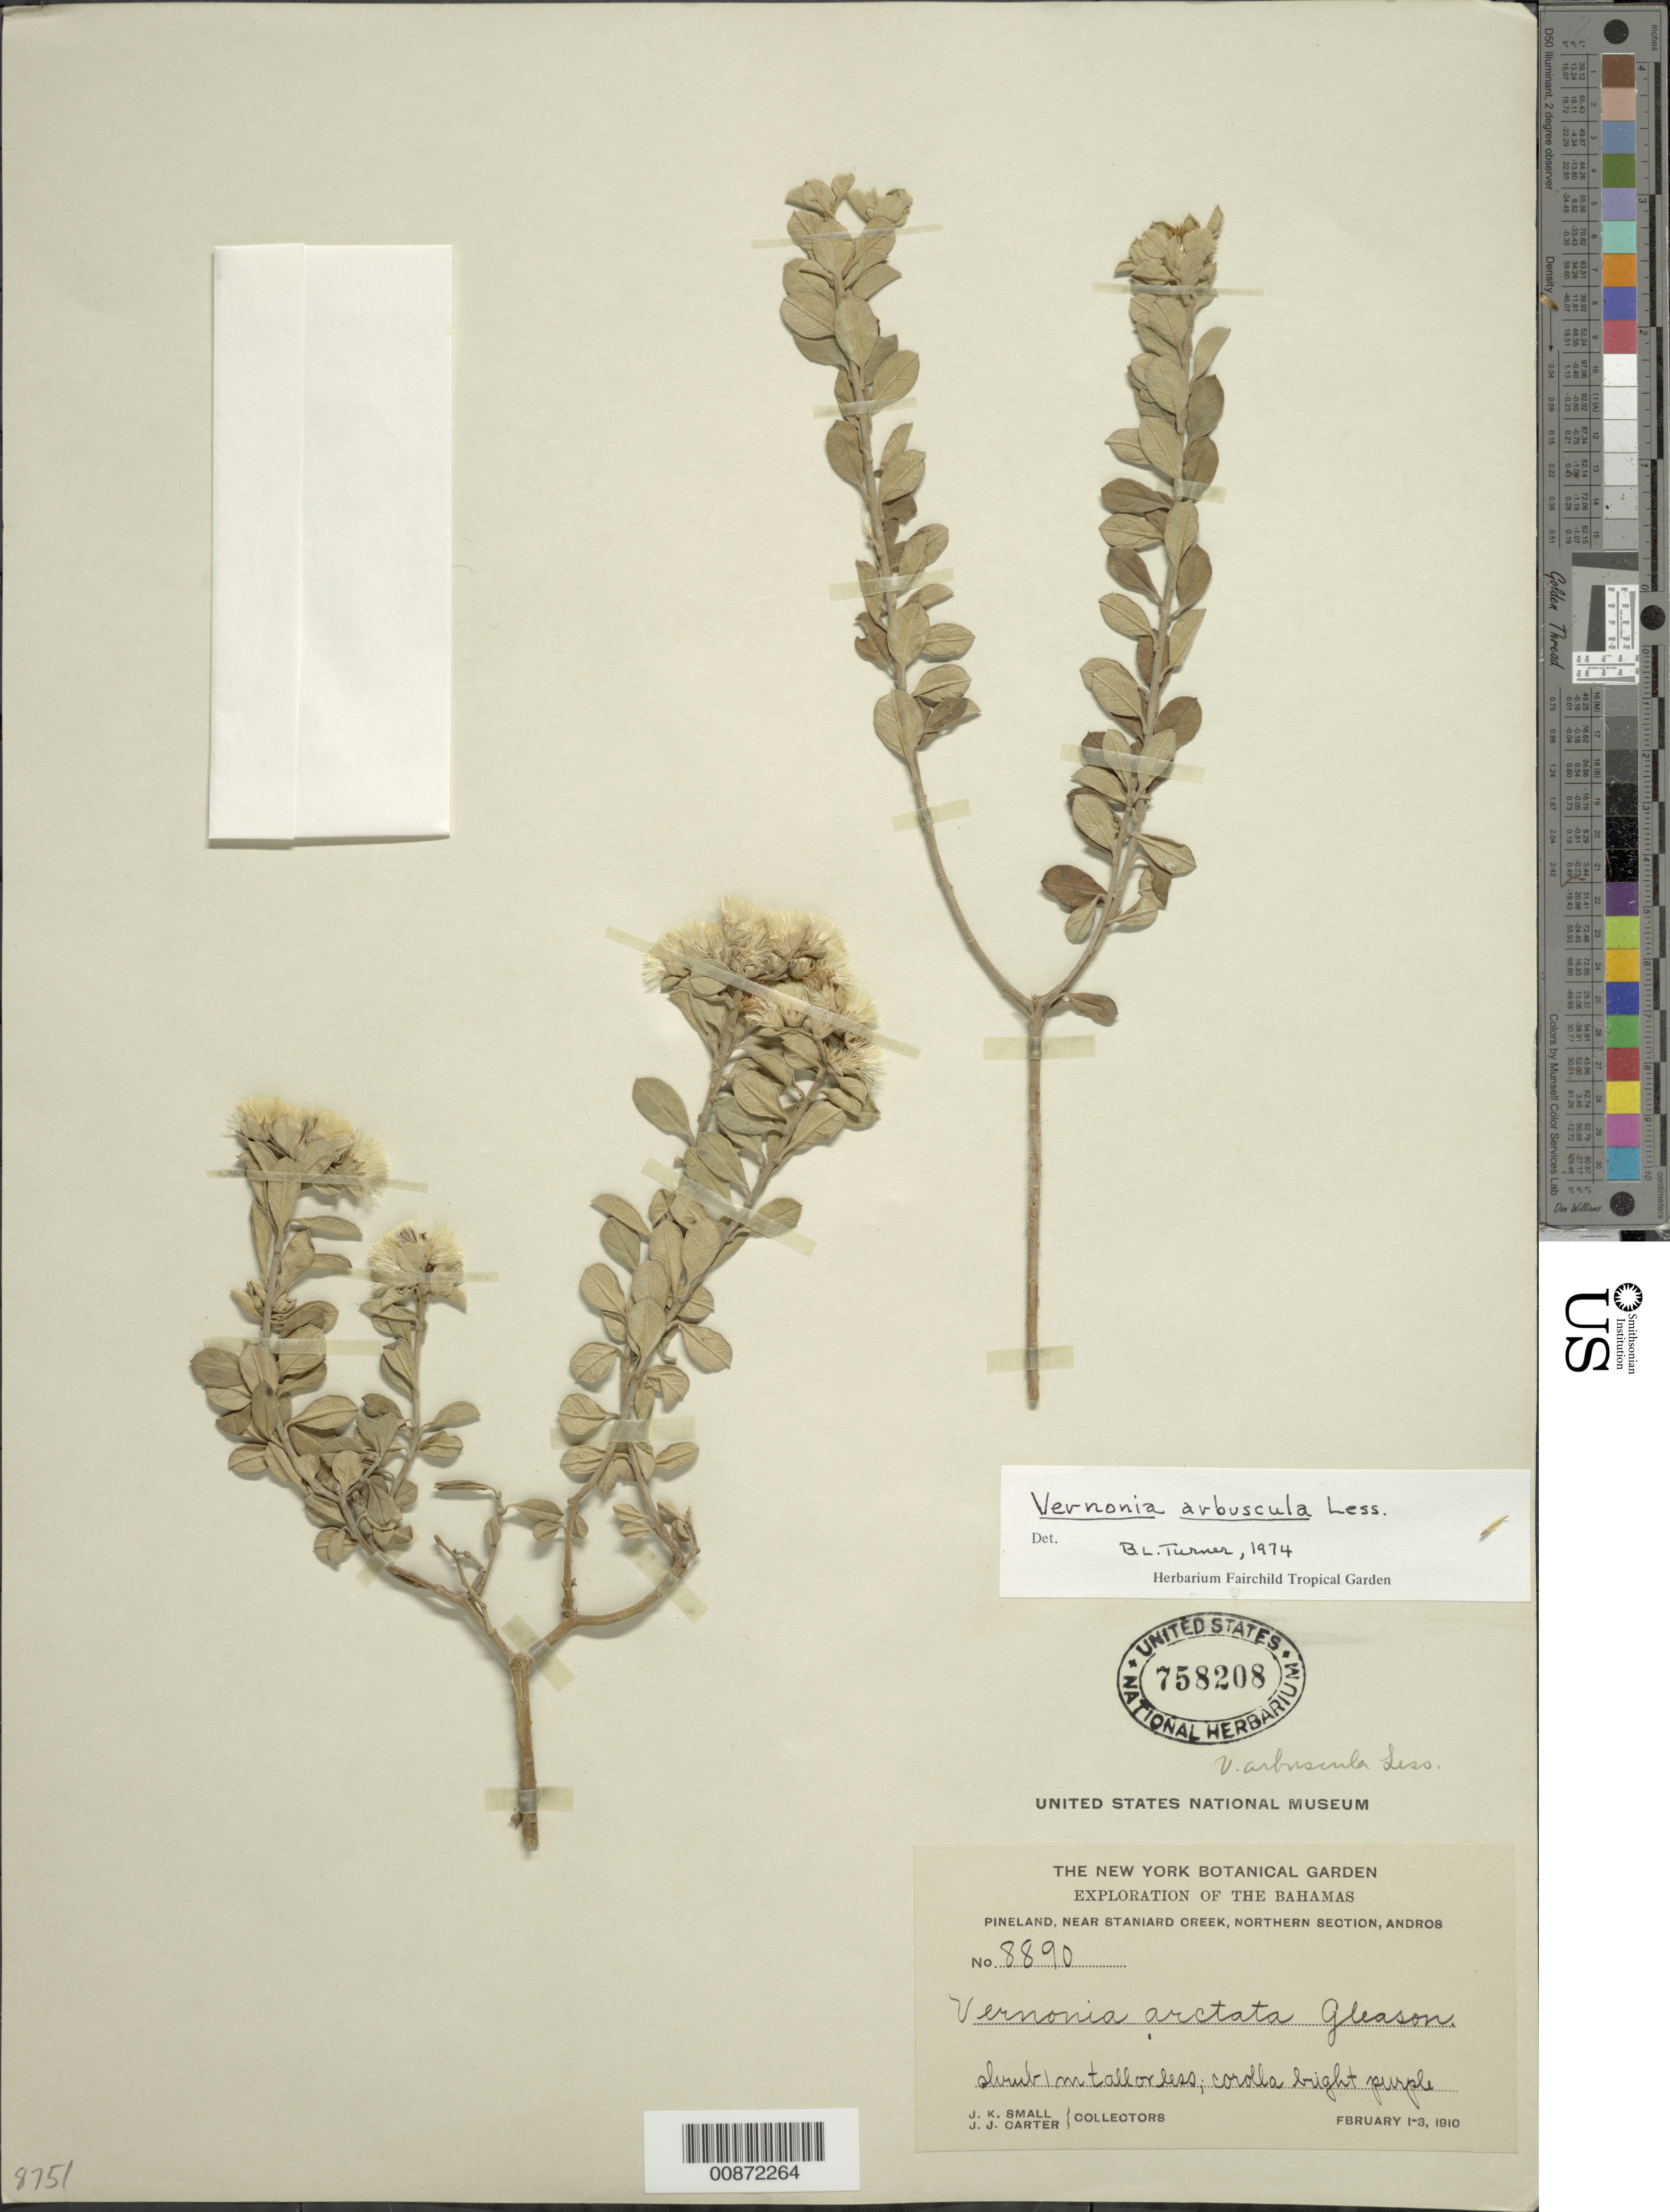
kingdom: Plantae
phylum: Tracheophyta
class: Magnoliopsida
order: Asterales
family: Asteraceae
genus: Lepidaploa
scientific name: Lepidaploa arbuscula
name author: (Less.) H. Rob.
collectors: J. K. Small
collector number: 8890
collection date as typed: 01 Feb 1910 to 03 Feb 1910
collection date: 1910-02-01/1910-02-03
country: Bahamas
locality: Northern section, Andros. Near Staniard Creek.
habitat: Pineland, near creek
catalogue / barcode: US 758208